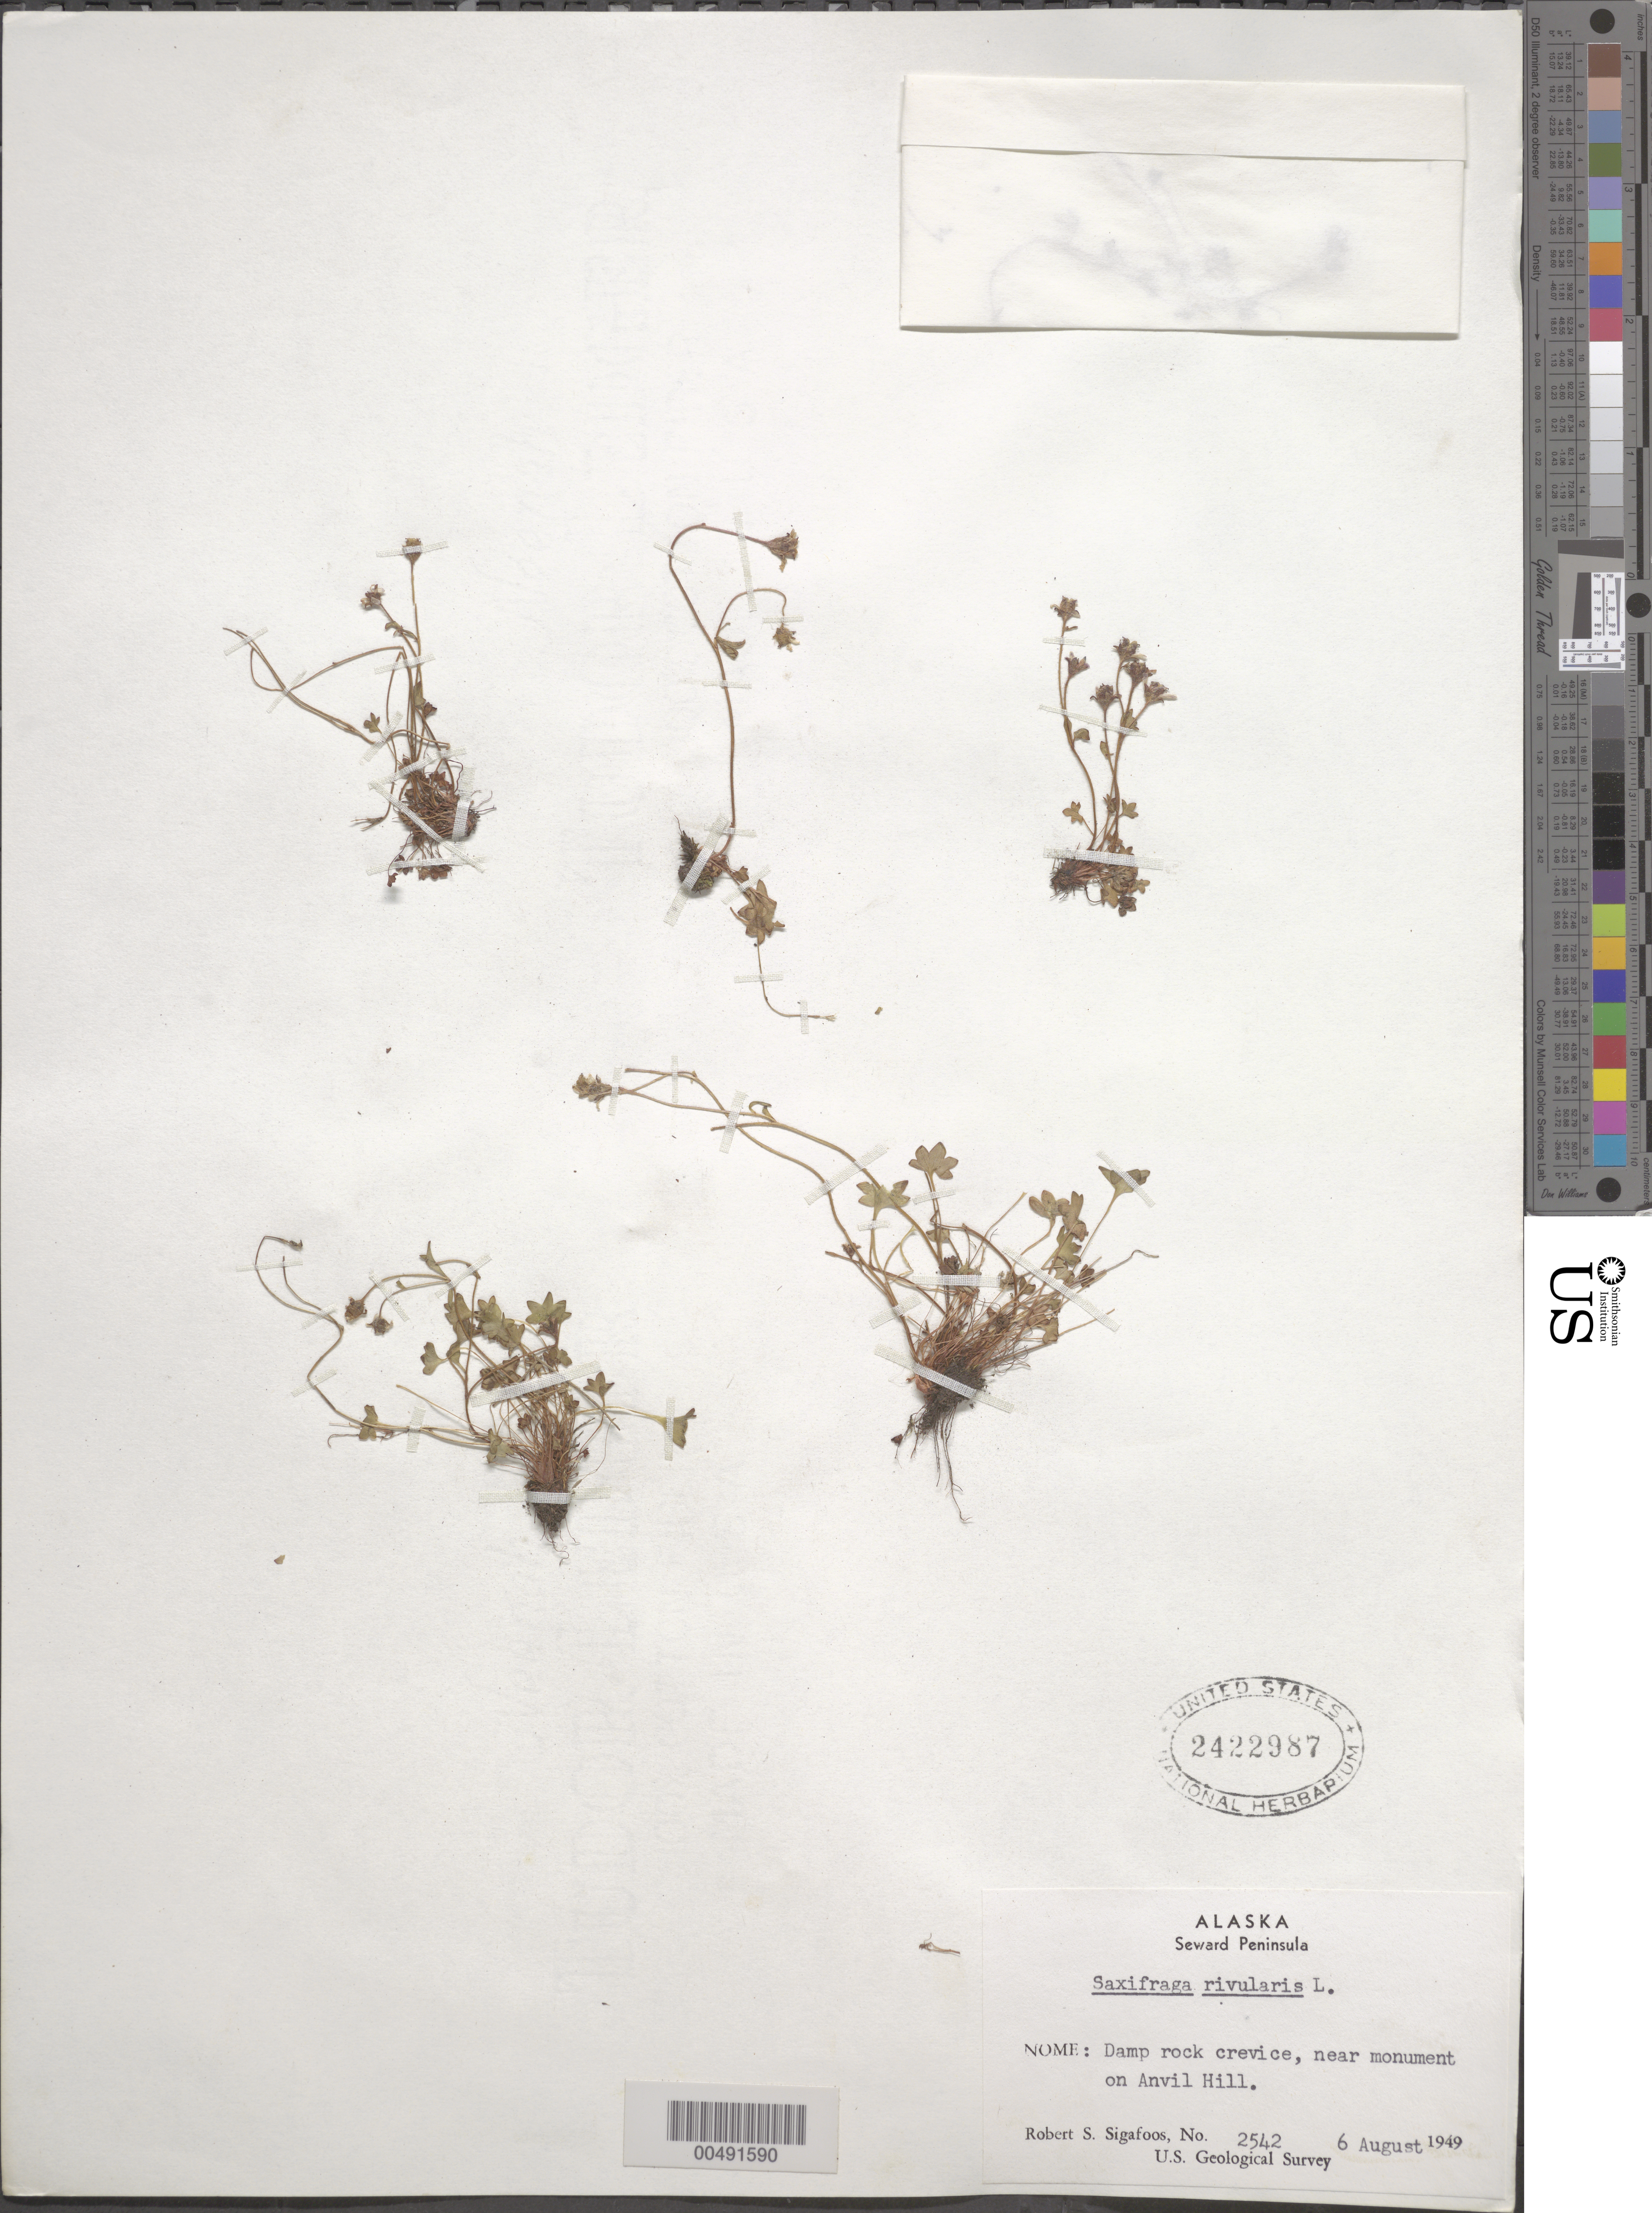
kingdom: Plantae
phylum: Tracheophyta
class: Magnoliopsida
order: Saxifragales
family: Saxifragaceae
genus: Saxifraga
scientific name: Saxifraga rivularis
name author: L.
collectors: R. Sigafoos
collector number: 2542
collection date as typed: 06 Aug 1949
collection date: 1949-08-06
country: United States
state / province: Alaska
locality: Seward Peninsula, Nome, near monument on Anvil Hill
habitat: damp rock crevice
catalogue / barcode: US 2422987